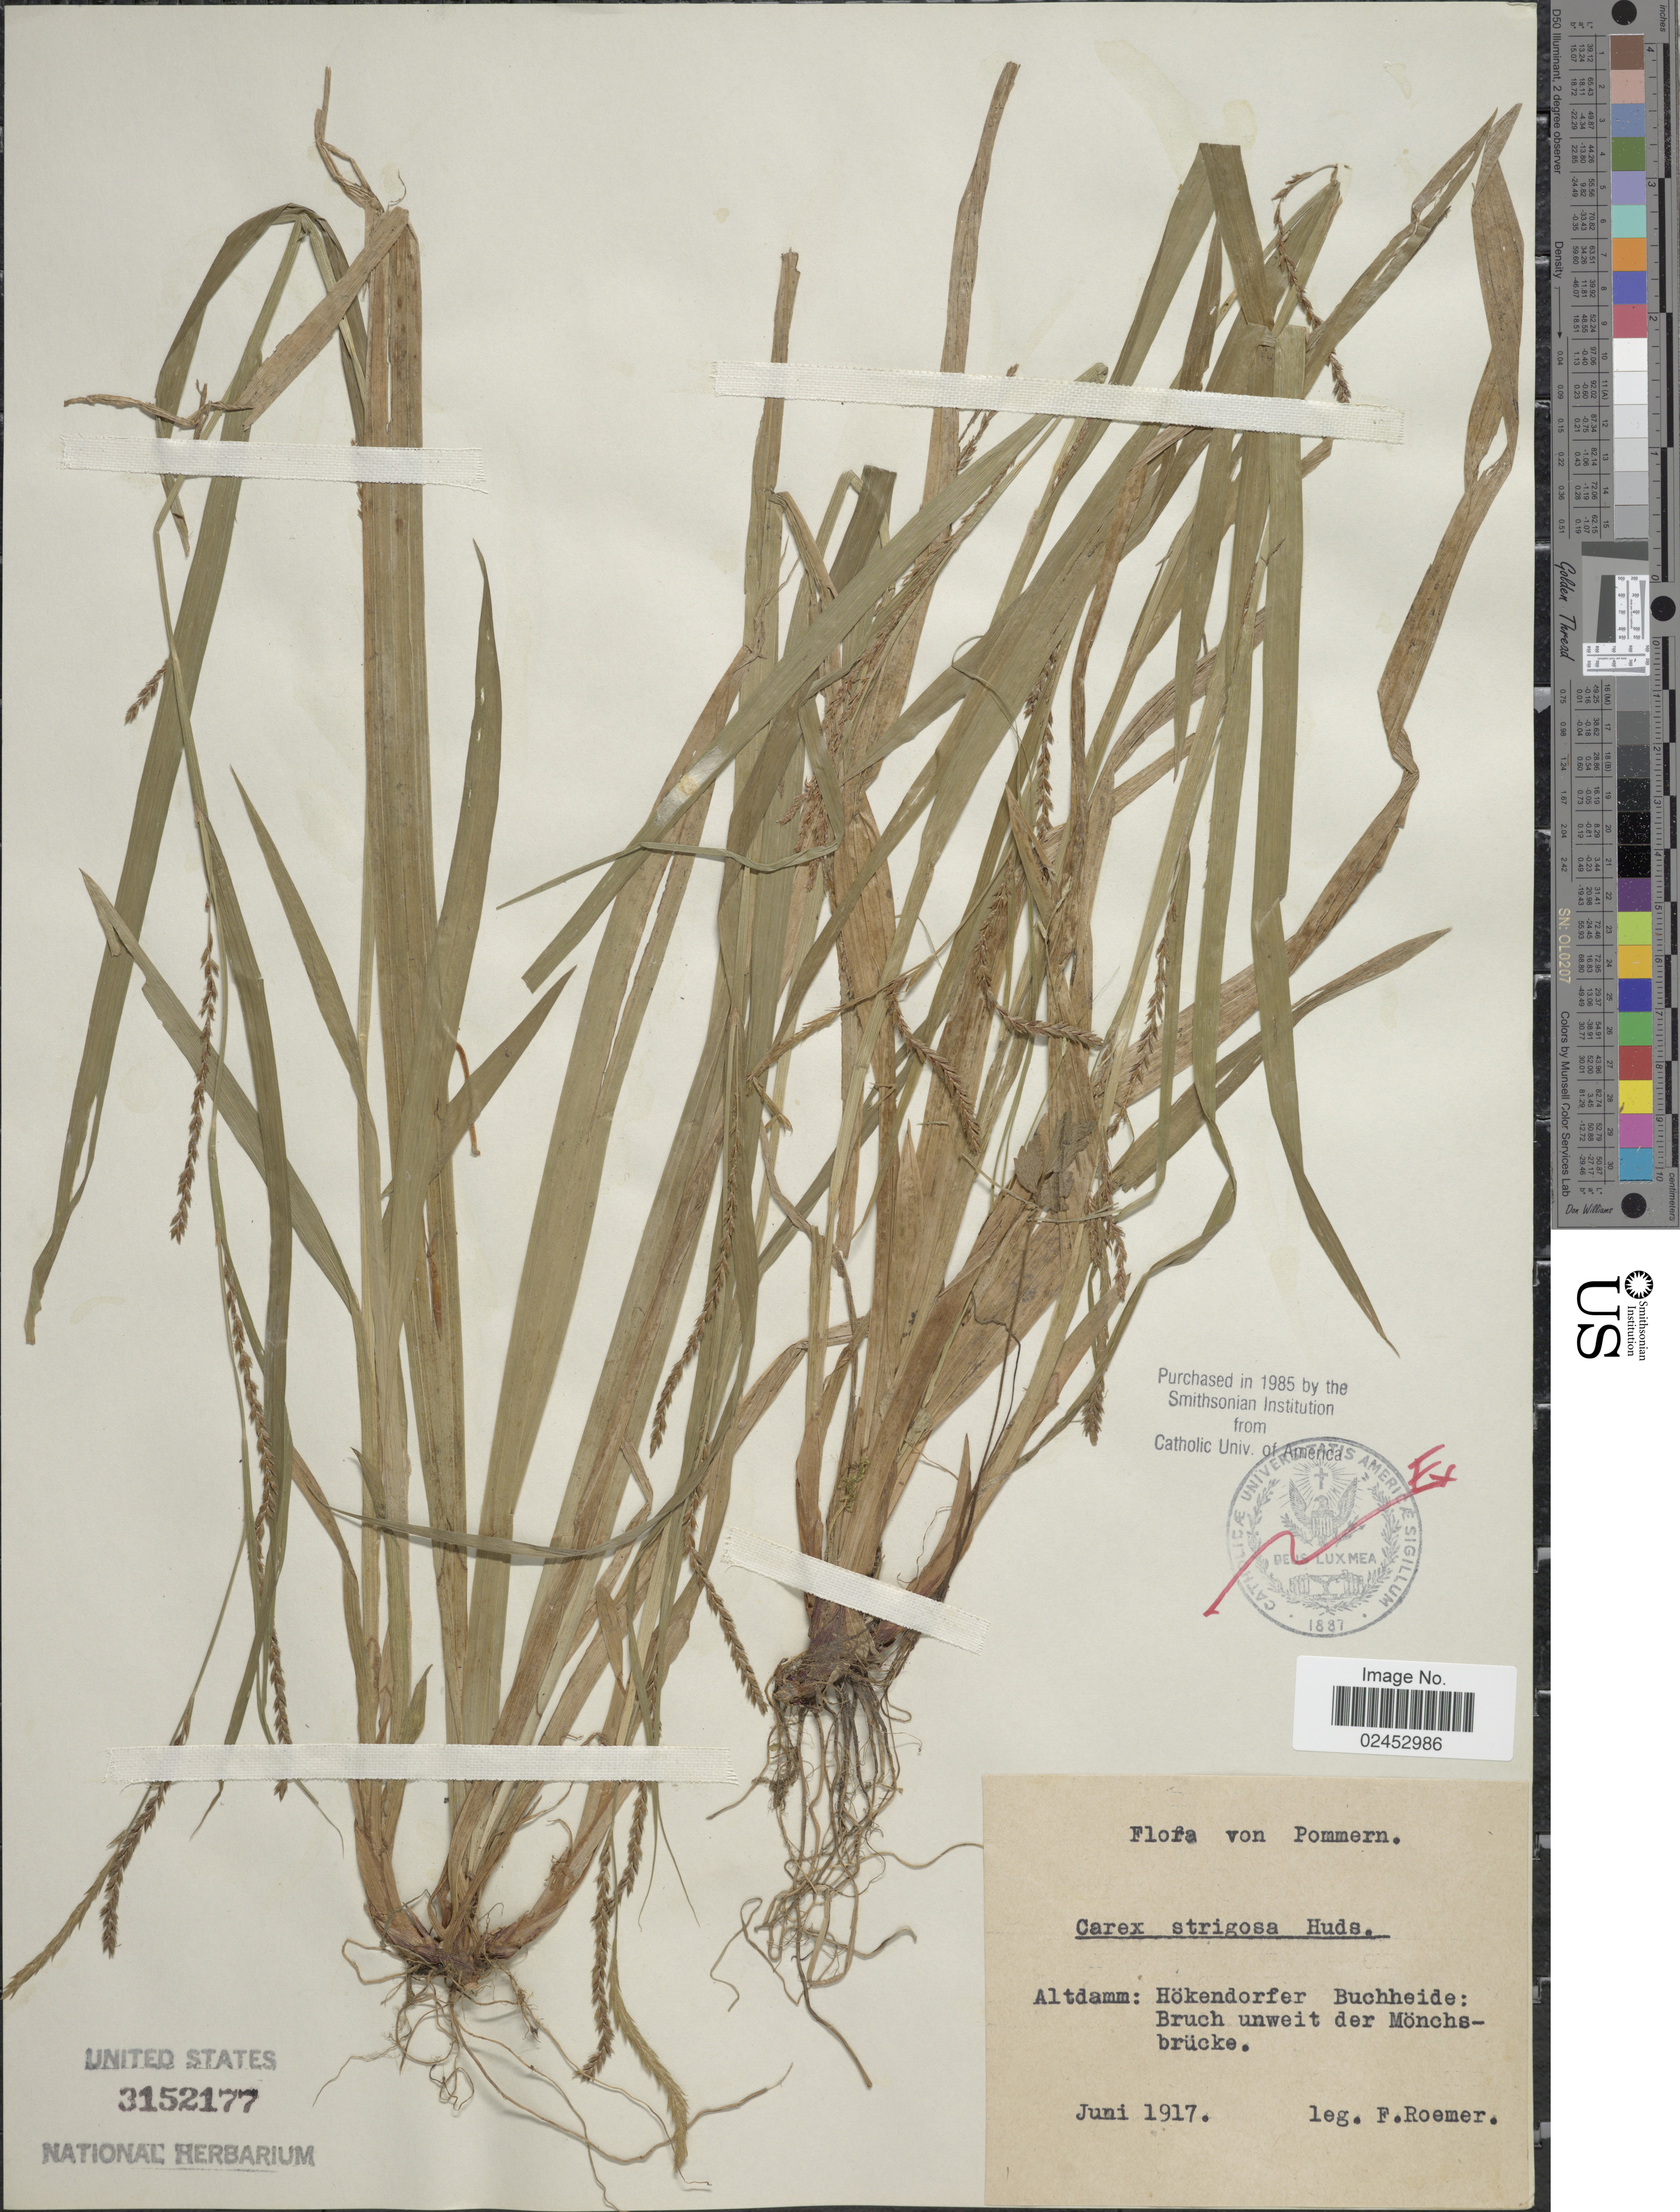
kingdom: Plantae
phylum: Tracheophyta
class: Liliopsida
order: Poales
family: Cyperaceae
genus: Carex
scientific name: Carex strigosa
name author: Huds.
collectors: F. A. Roemer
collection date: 1917-06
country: Germany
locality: Pommern., Altdamm: Hokendorfer Buchheide: Bruch unweit der Monchsbrucke.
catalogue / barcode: US 3152177